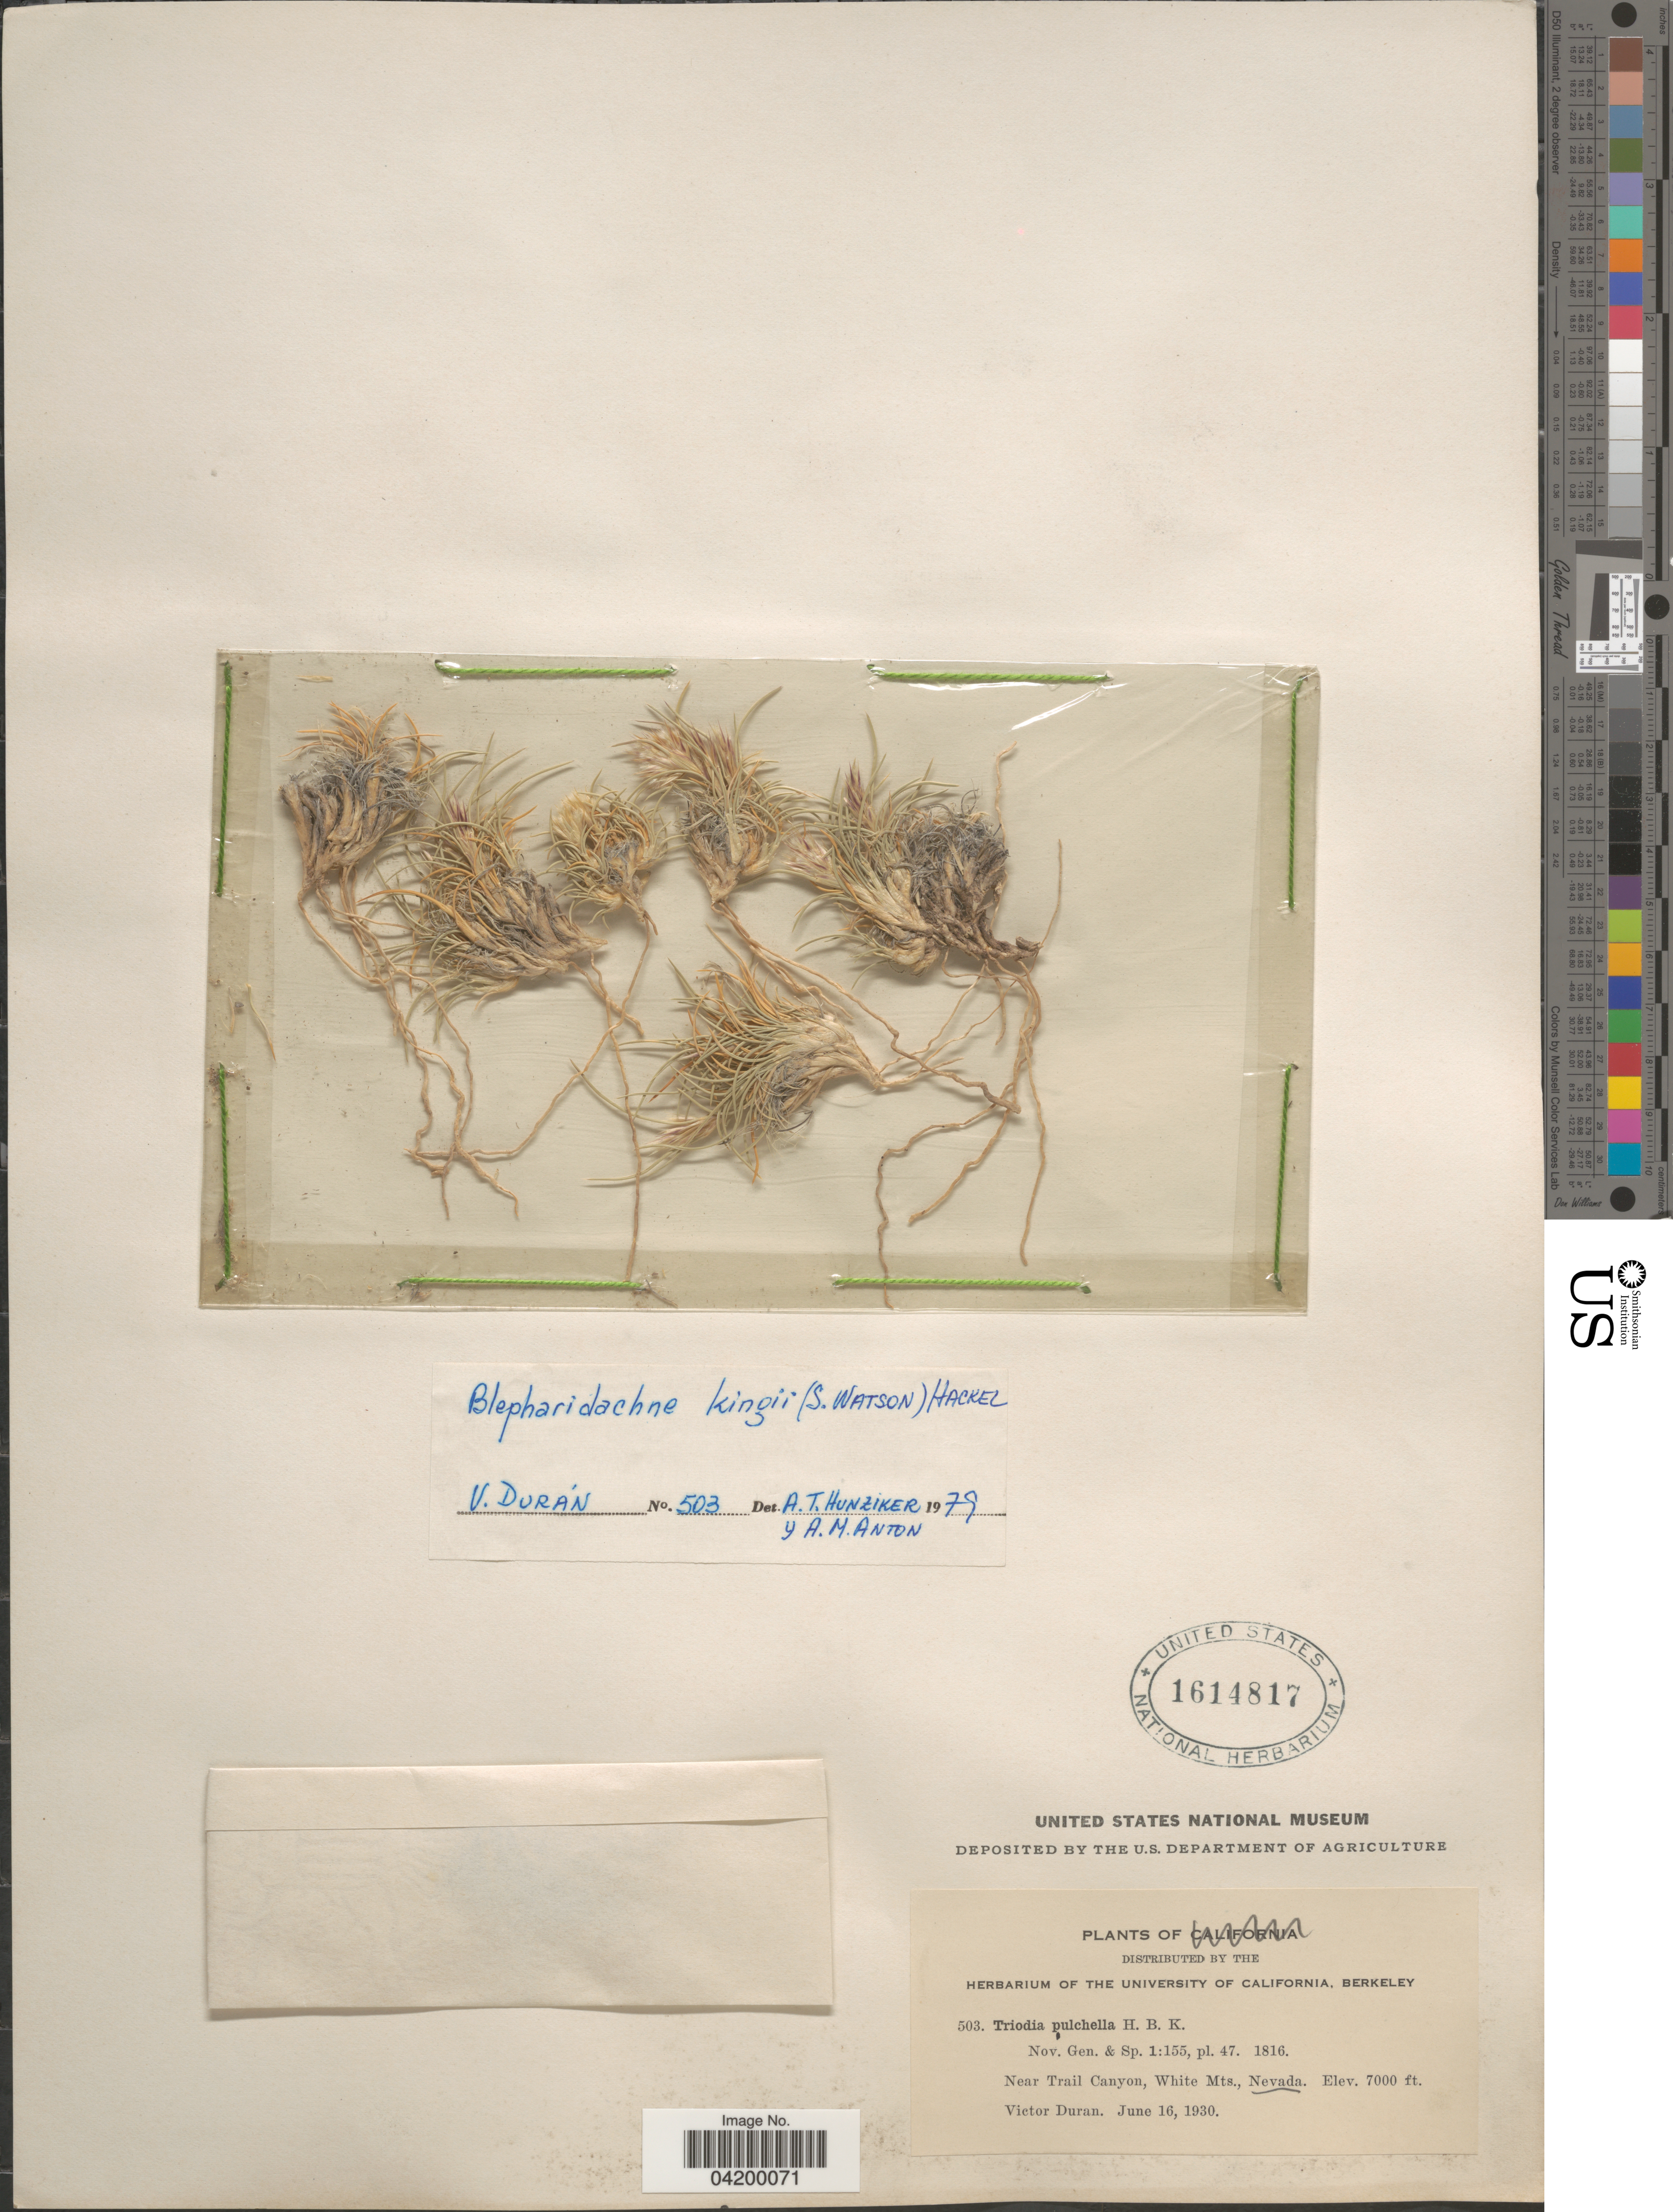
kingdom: Plantae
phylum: Tracheophyta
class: Liliopsida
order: Poales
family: Poaceae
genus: Blepharidachne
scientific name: Blepharidachne kingii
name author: (S. Watson) Hack.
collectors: V. Duran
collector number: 503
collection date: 1930-06-16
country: United States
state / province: Nevada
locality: Near Trail Canyon, White Mts.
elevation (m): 2134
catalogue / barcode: US 1614817